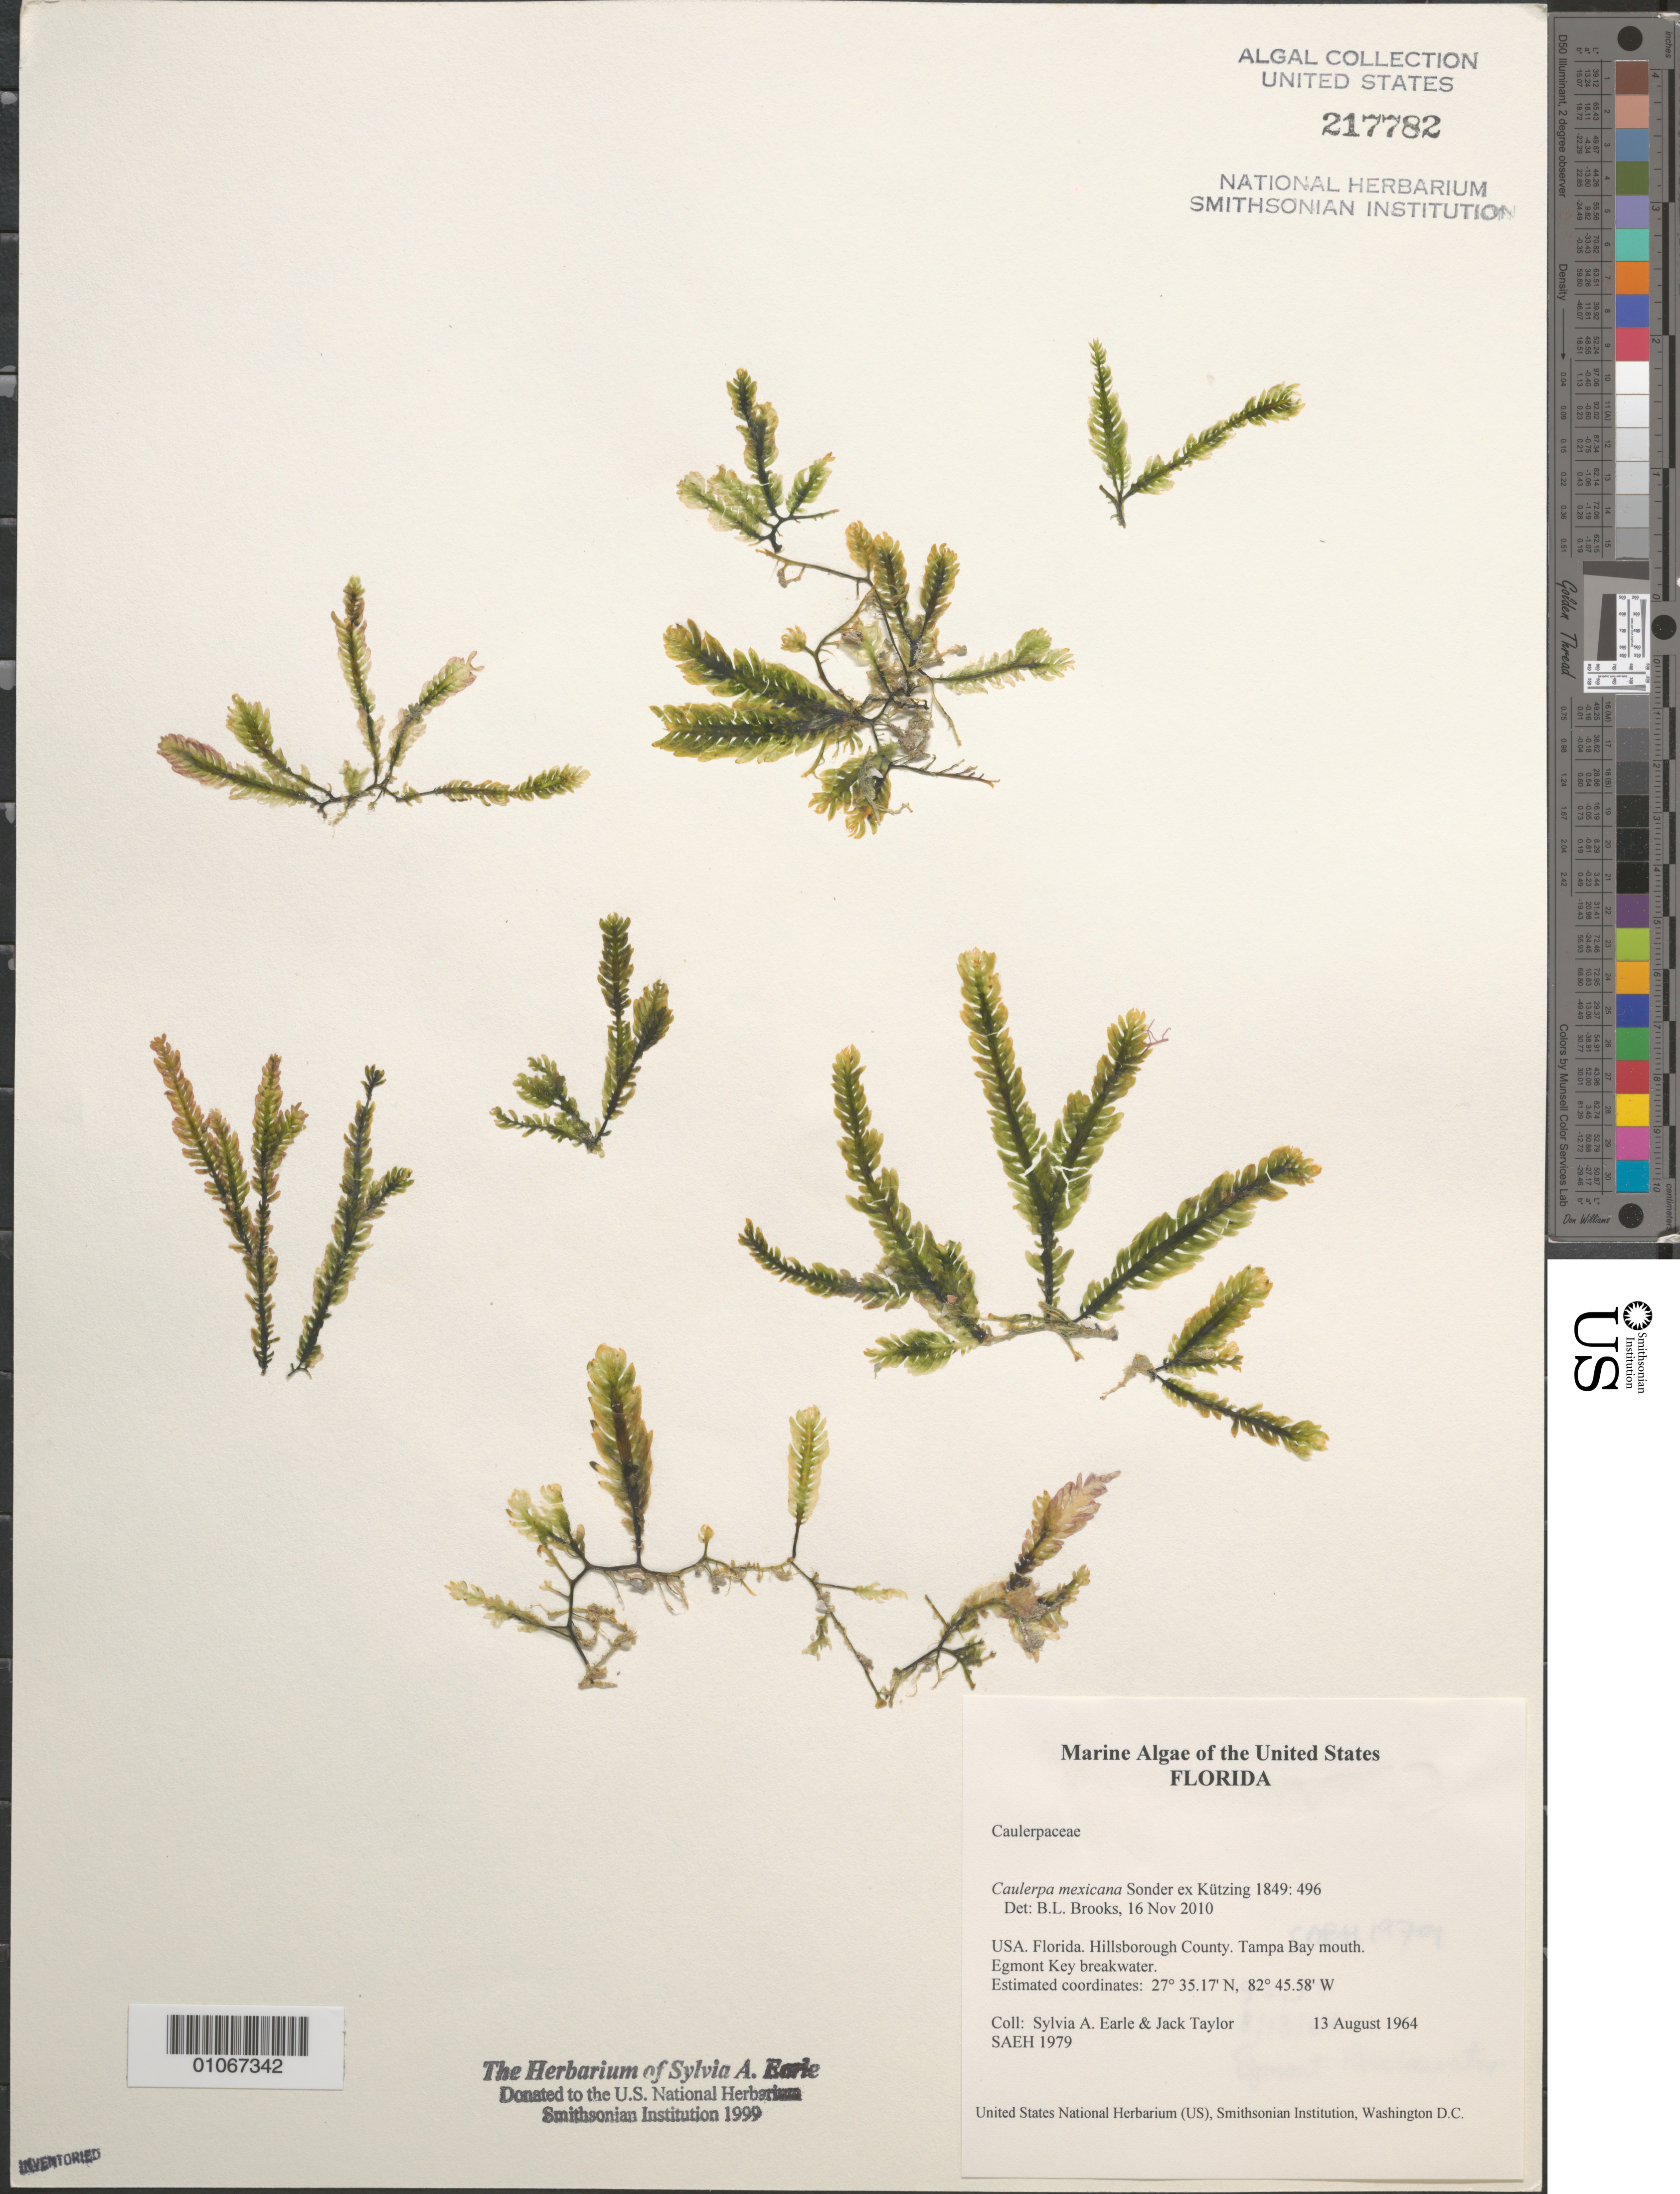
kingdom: Plantae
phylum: Chlorophyta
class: Ulvophyceae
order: Bryopsidales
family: Caulerpaceae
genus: Caulerpa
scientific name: Caulerpa mexicana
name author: Sond. ex Kütz.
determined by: Brooks, B. L., (BOT), Smithsonian Institution - National Museum of Natural History (UNITED STATES)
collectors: S. A. Earle & J. L. Taylor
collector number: SAEH 1979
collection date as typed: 13 Aug 1964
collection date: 1964-08-13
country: United States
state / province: Florida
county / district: Hillsborough County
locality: Egmont Key breakwater, Tampa Bay mouth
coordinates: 27 35.17' N, 82 45.58' W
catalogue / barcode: US 217782